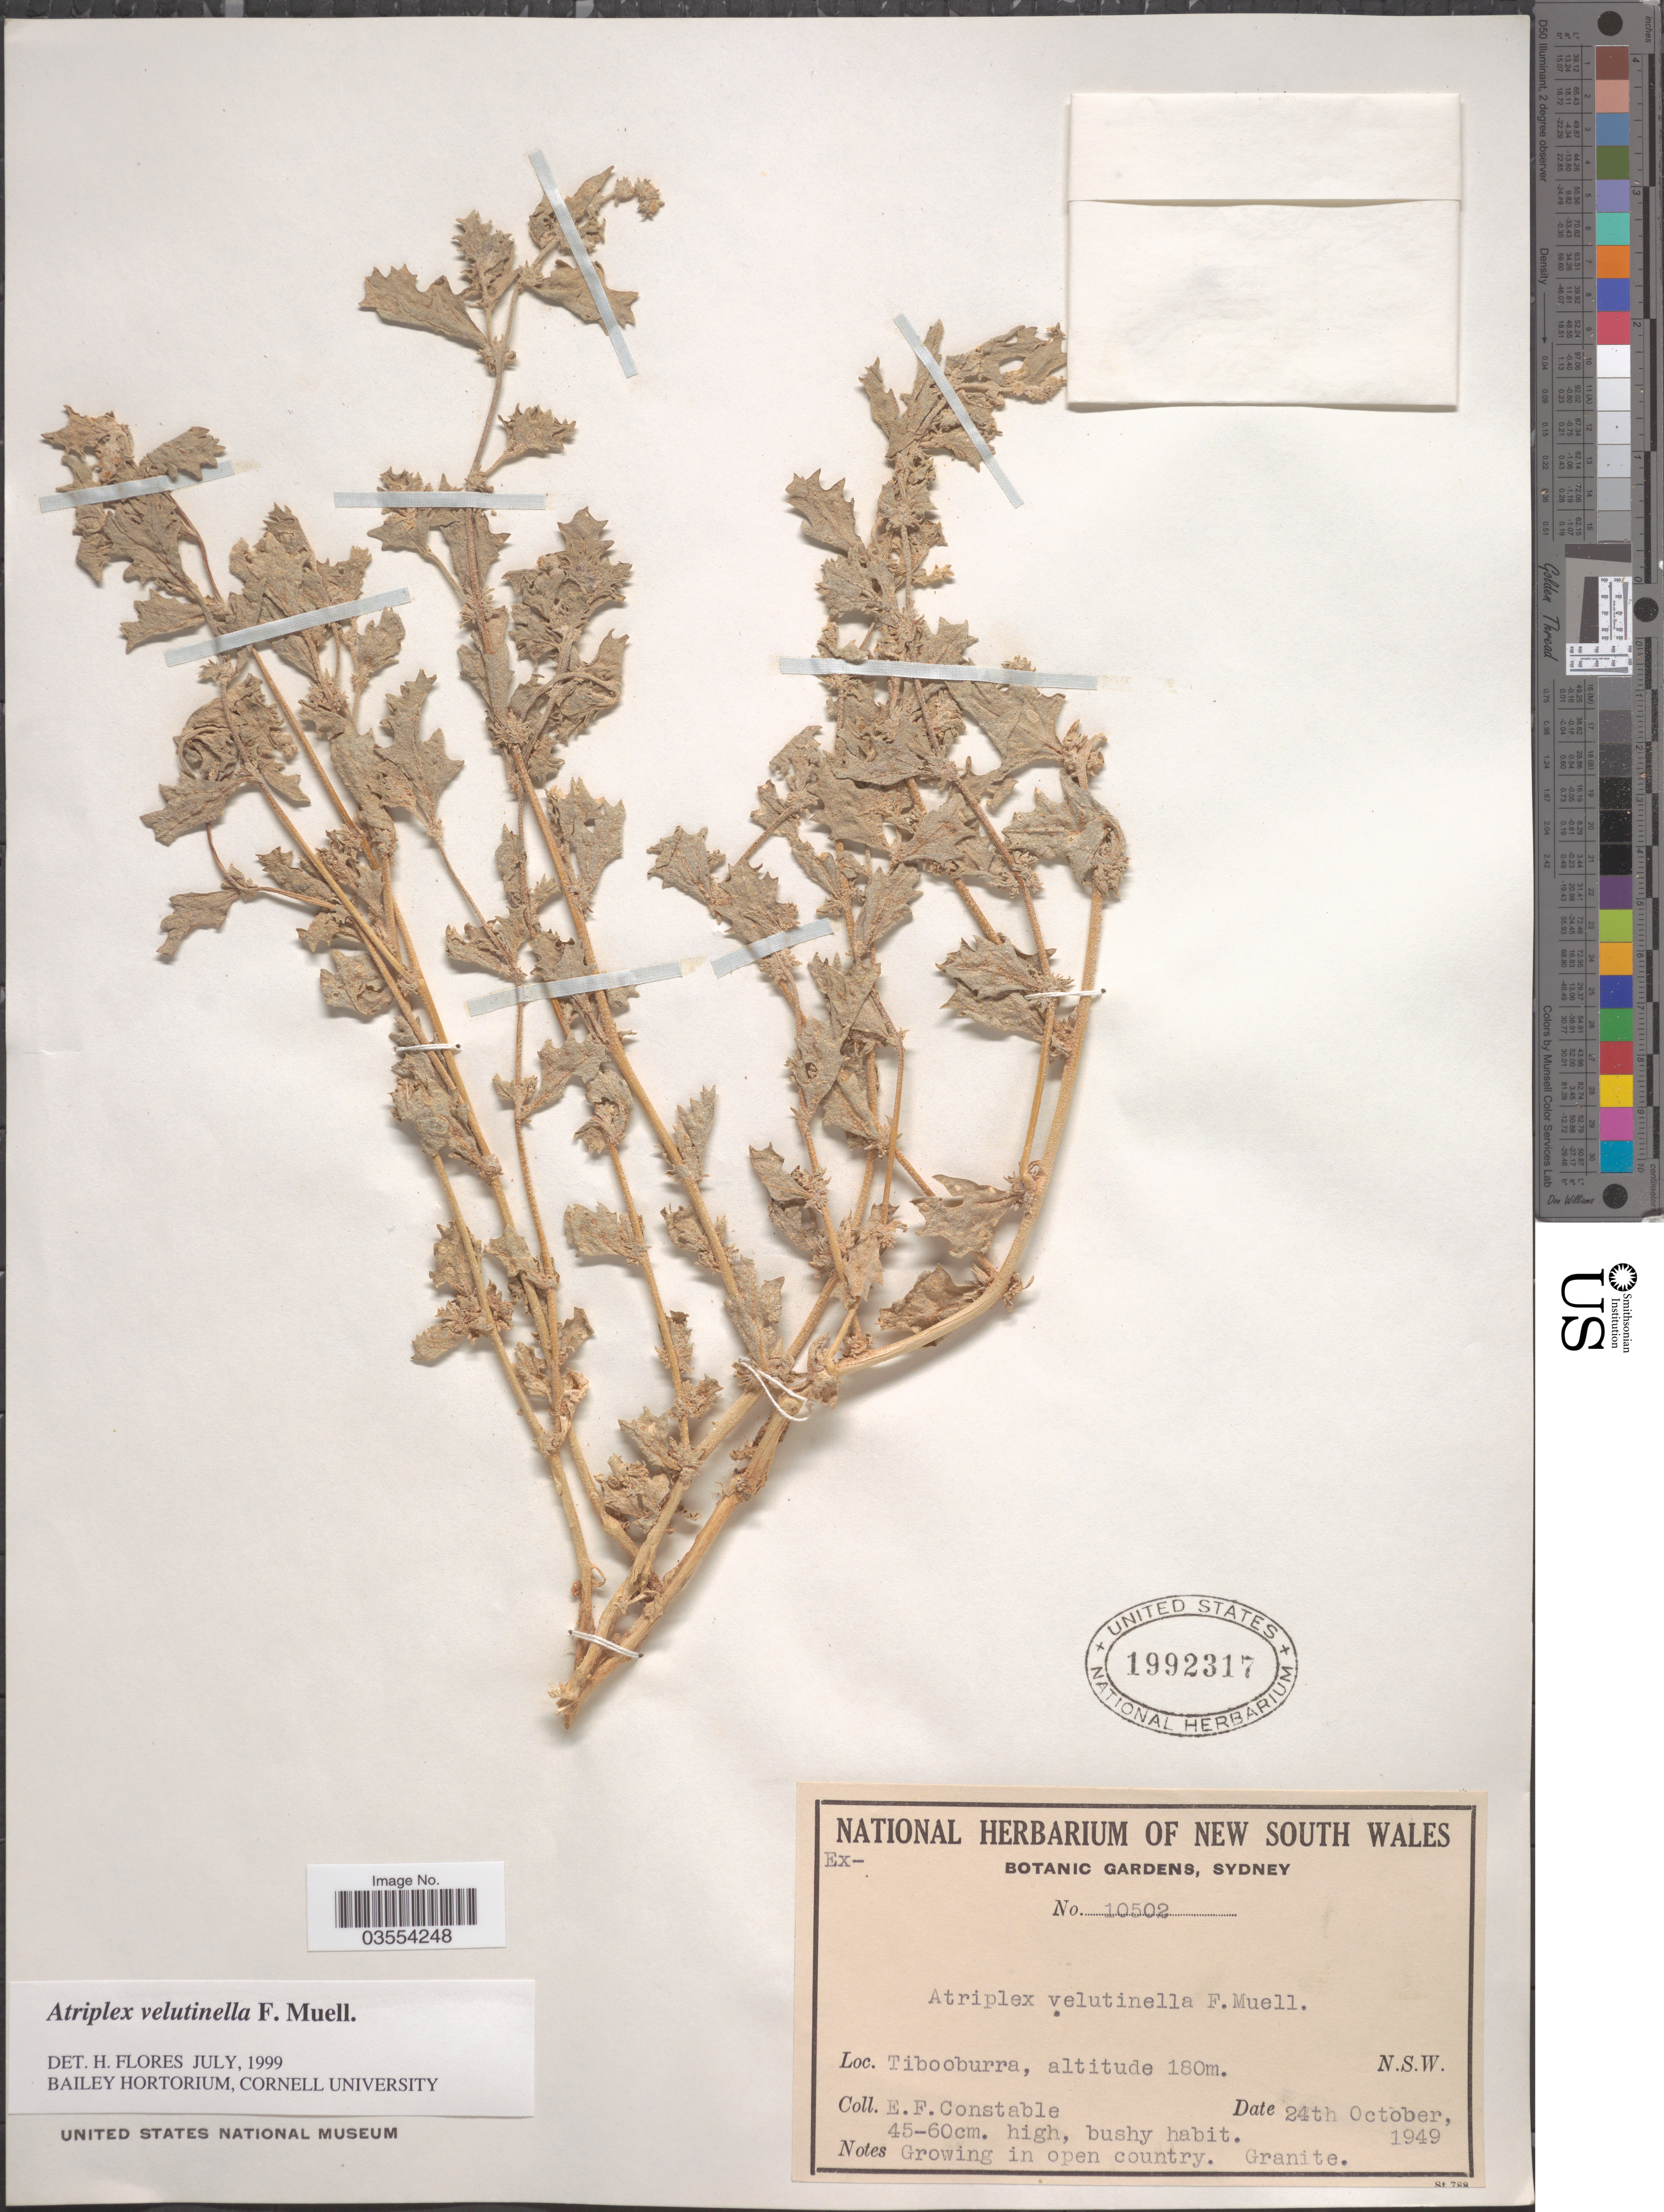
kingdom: Plantae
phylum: Tracheophyta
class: Magnoliopsida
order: Caryophyllales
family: Amaranthaceae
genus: Atriplex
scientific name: Atriplex velutinella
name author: F. Muell.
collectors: E. F. Constable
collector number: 10502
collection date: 1949-10-24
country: Australia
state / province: New South Wales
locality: Tibooburra.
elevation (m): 180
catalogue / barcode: US 1992317